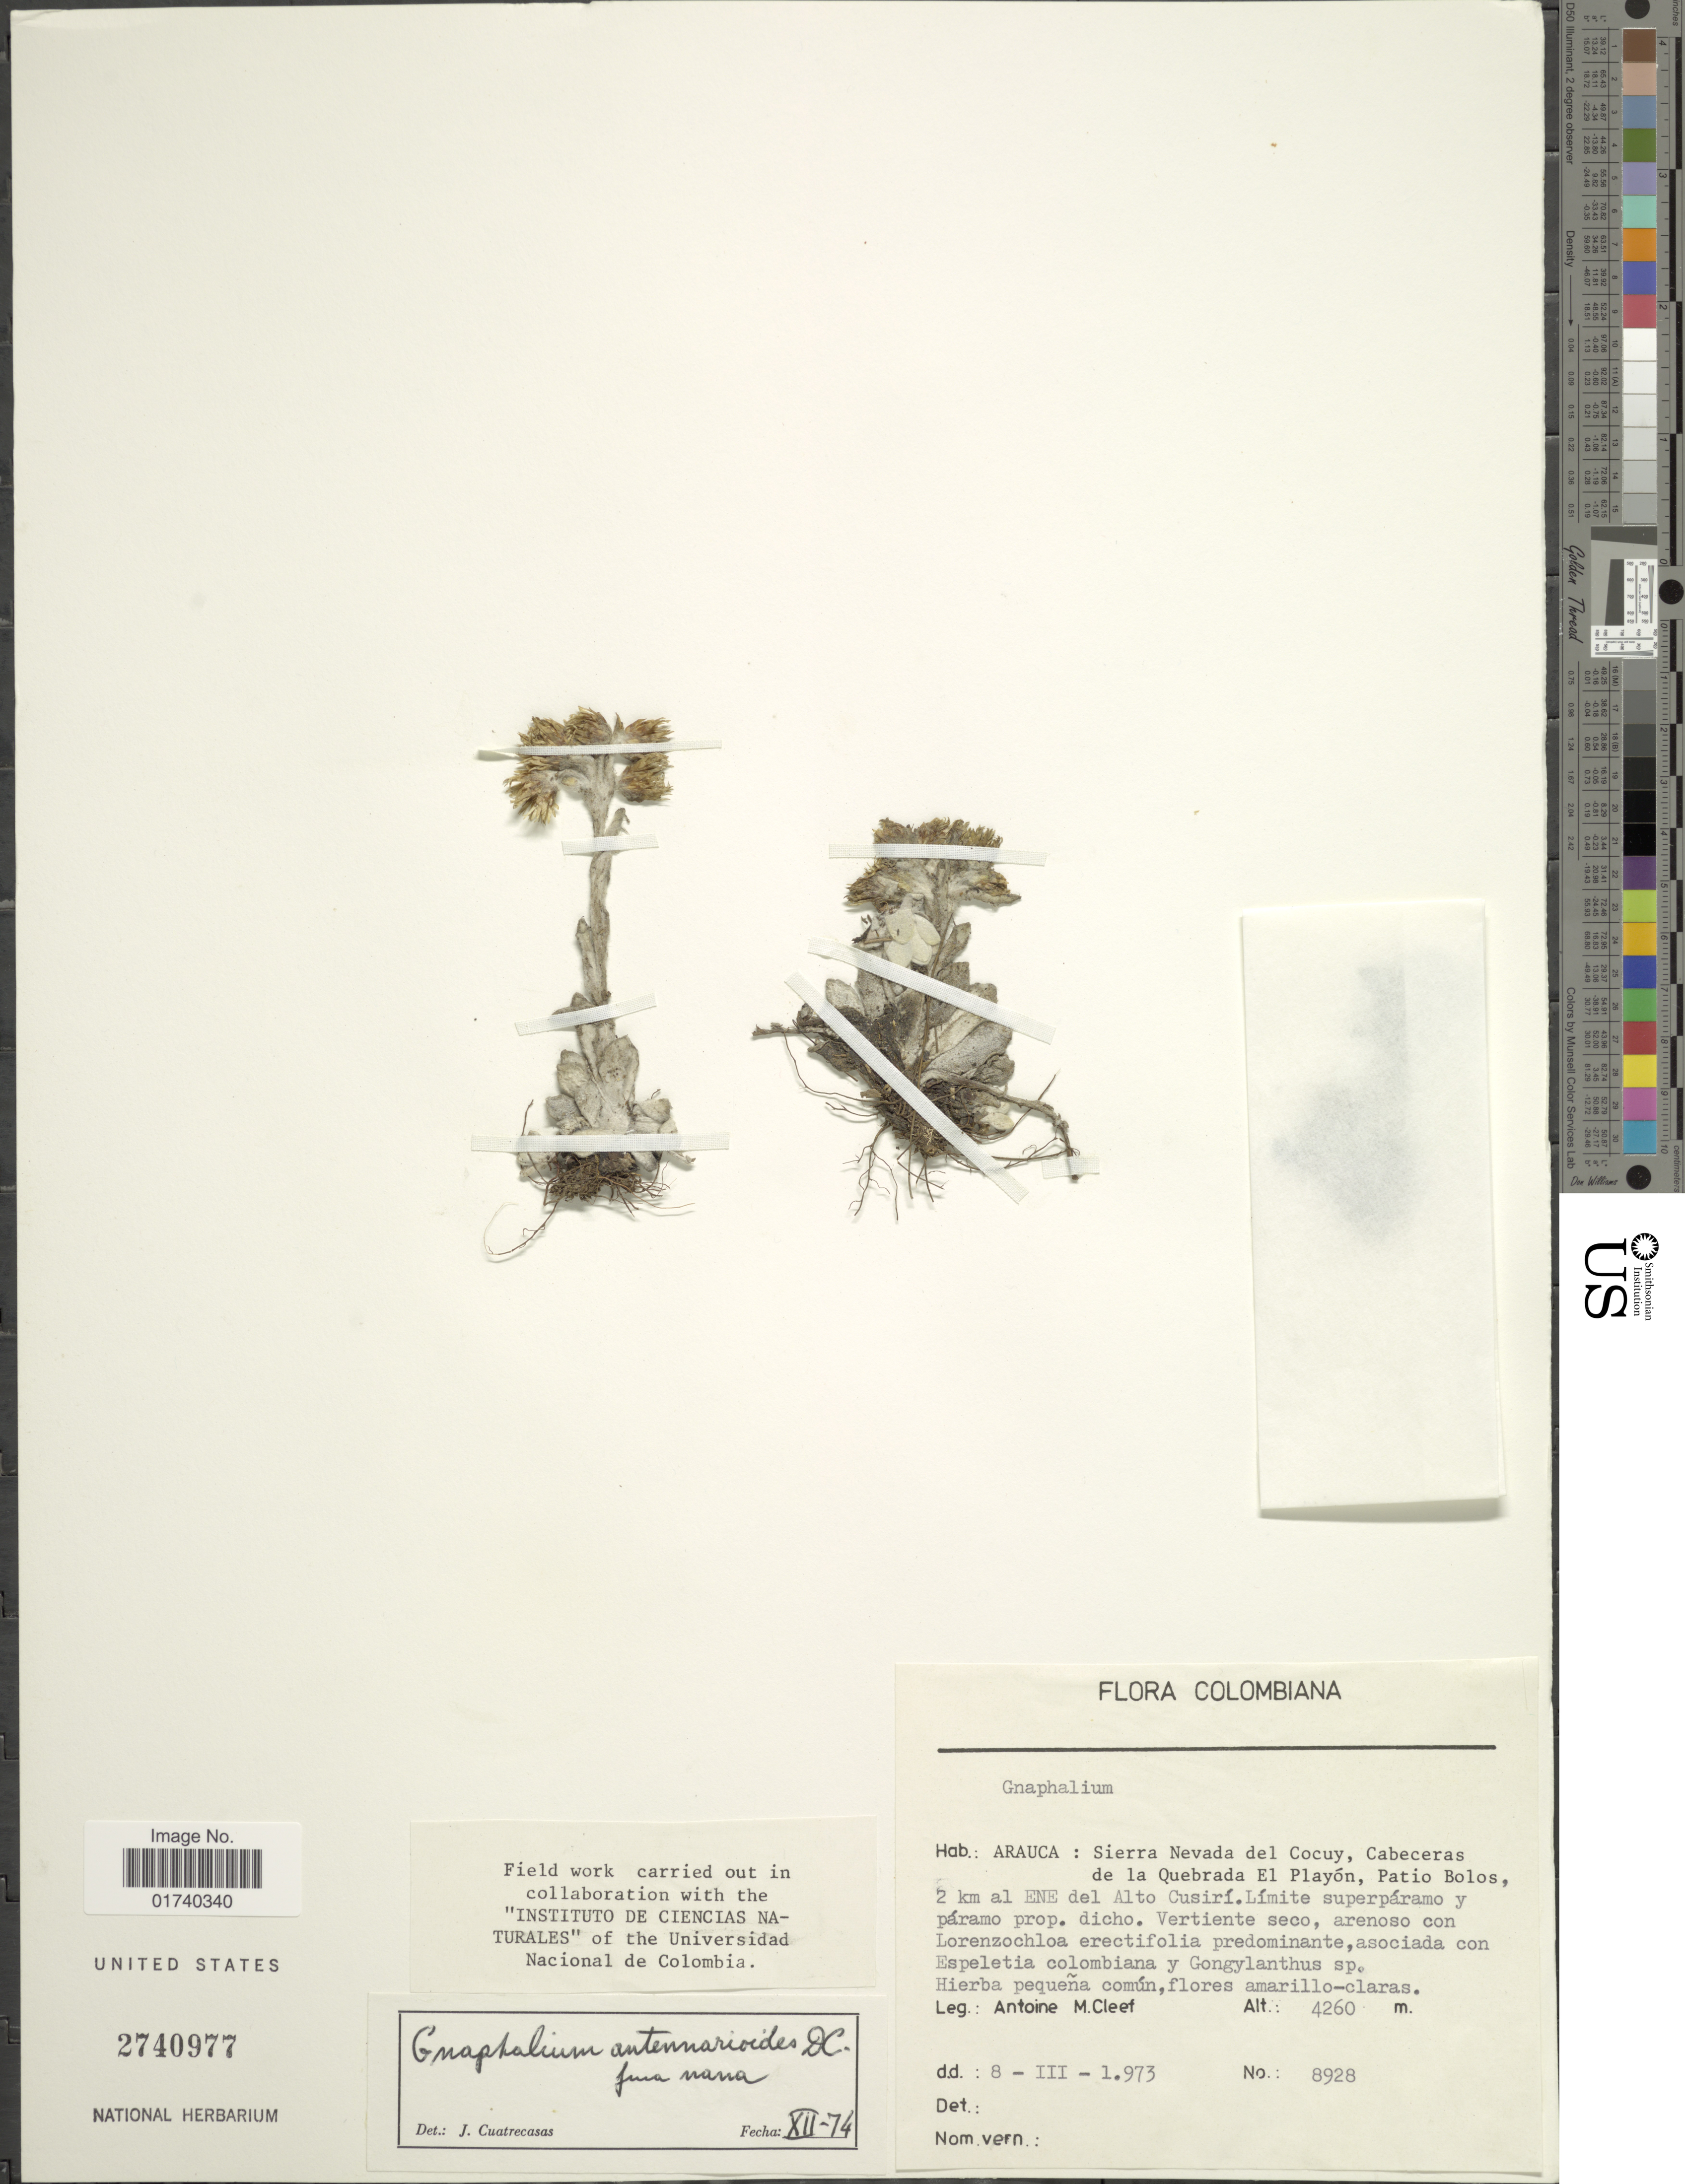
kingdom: Plantae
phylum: Tracheophyta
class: Magnoliopsida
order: Asterales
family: Asteraceae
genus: Chryselium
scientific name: Chryselium gnaphalioides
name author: (Kunth) Urtubey & S.E. Freire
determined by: Nesom, Guy L.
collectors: A. M. Cleef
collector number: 8928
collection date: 1973-03-08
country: Colombia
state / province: Arauca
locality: Sierra Nevada del Cocuy, Cabeceras de la Quebrada El Playon, Patio bolos, 2 km al ENE del Alto Cusiri.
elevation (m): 4260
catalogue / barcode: US 2740977